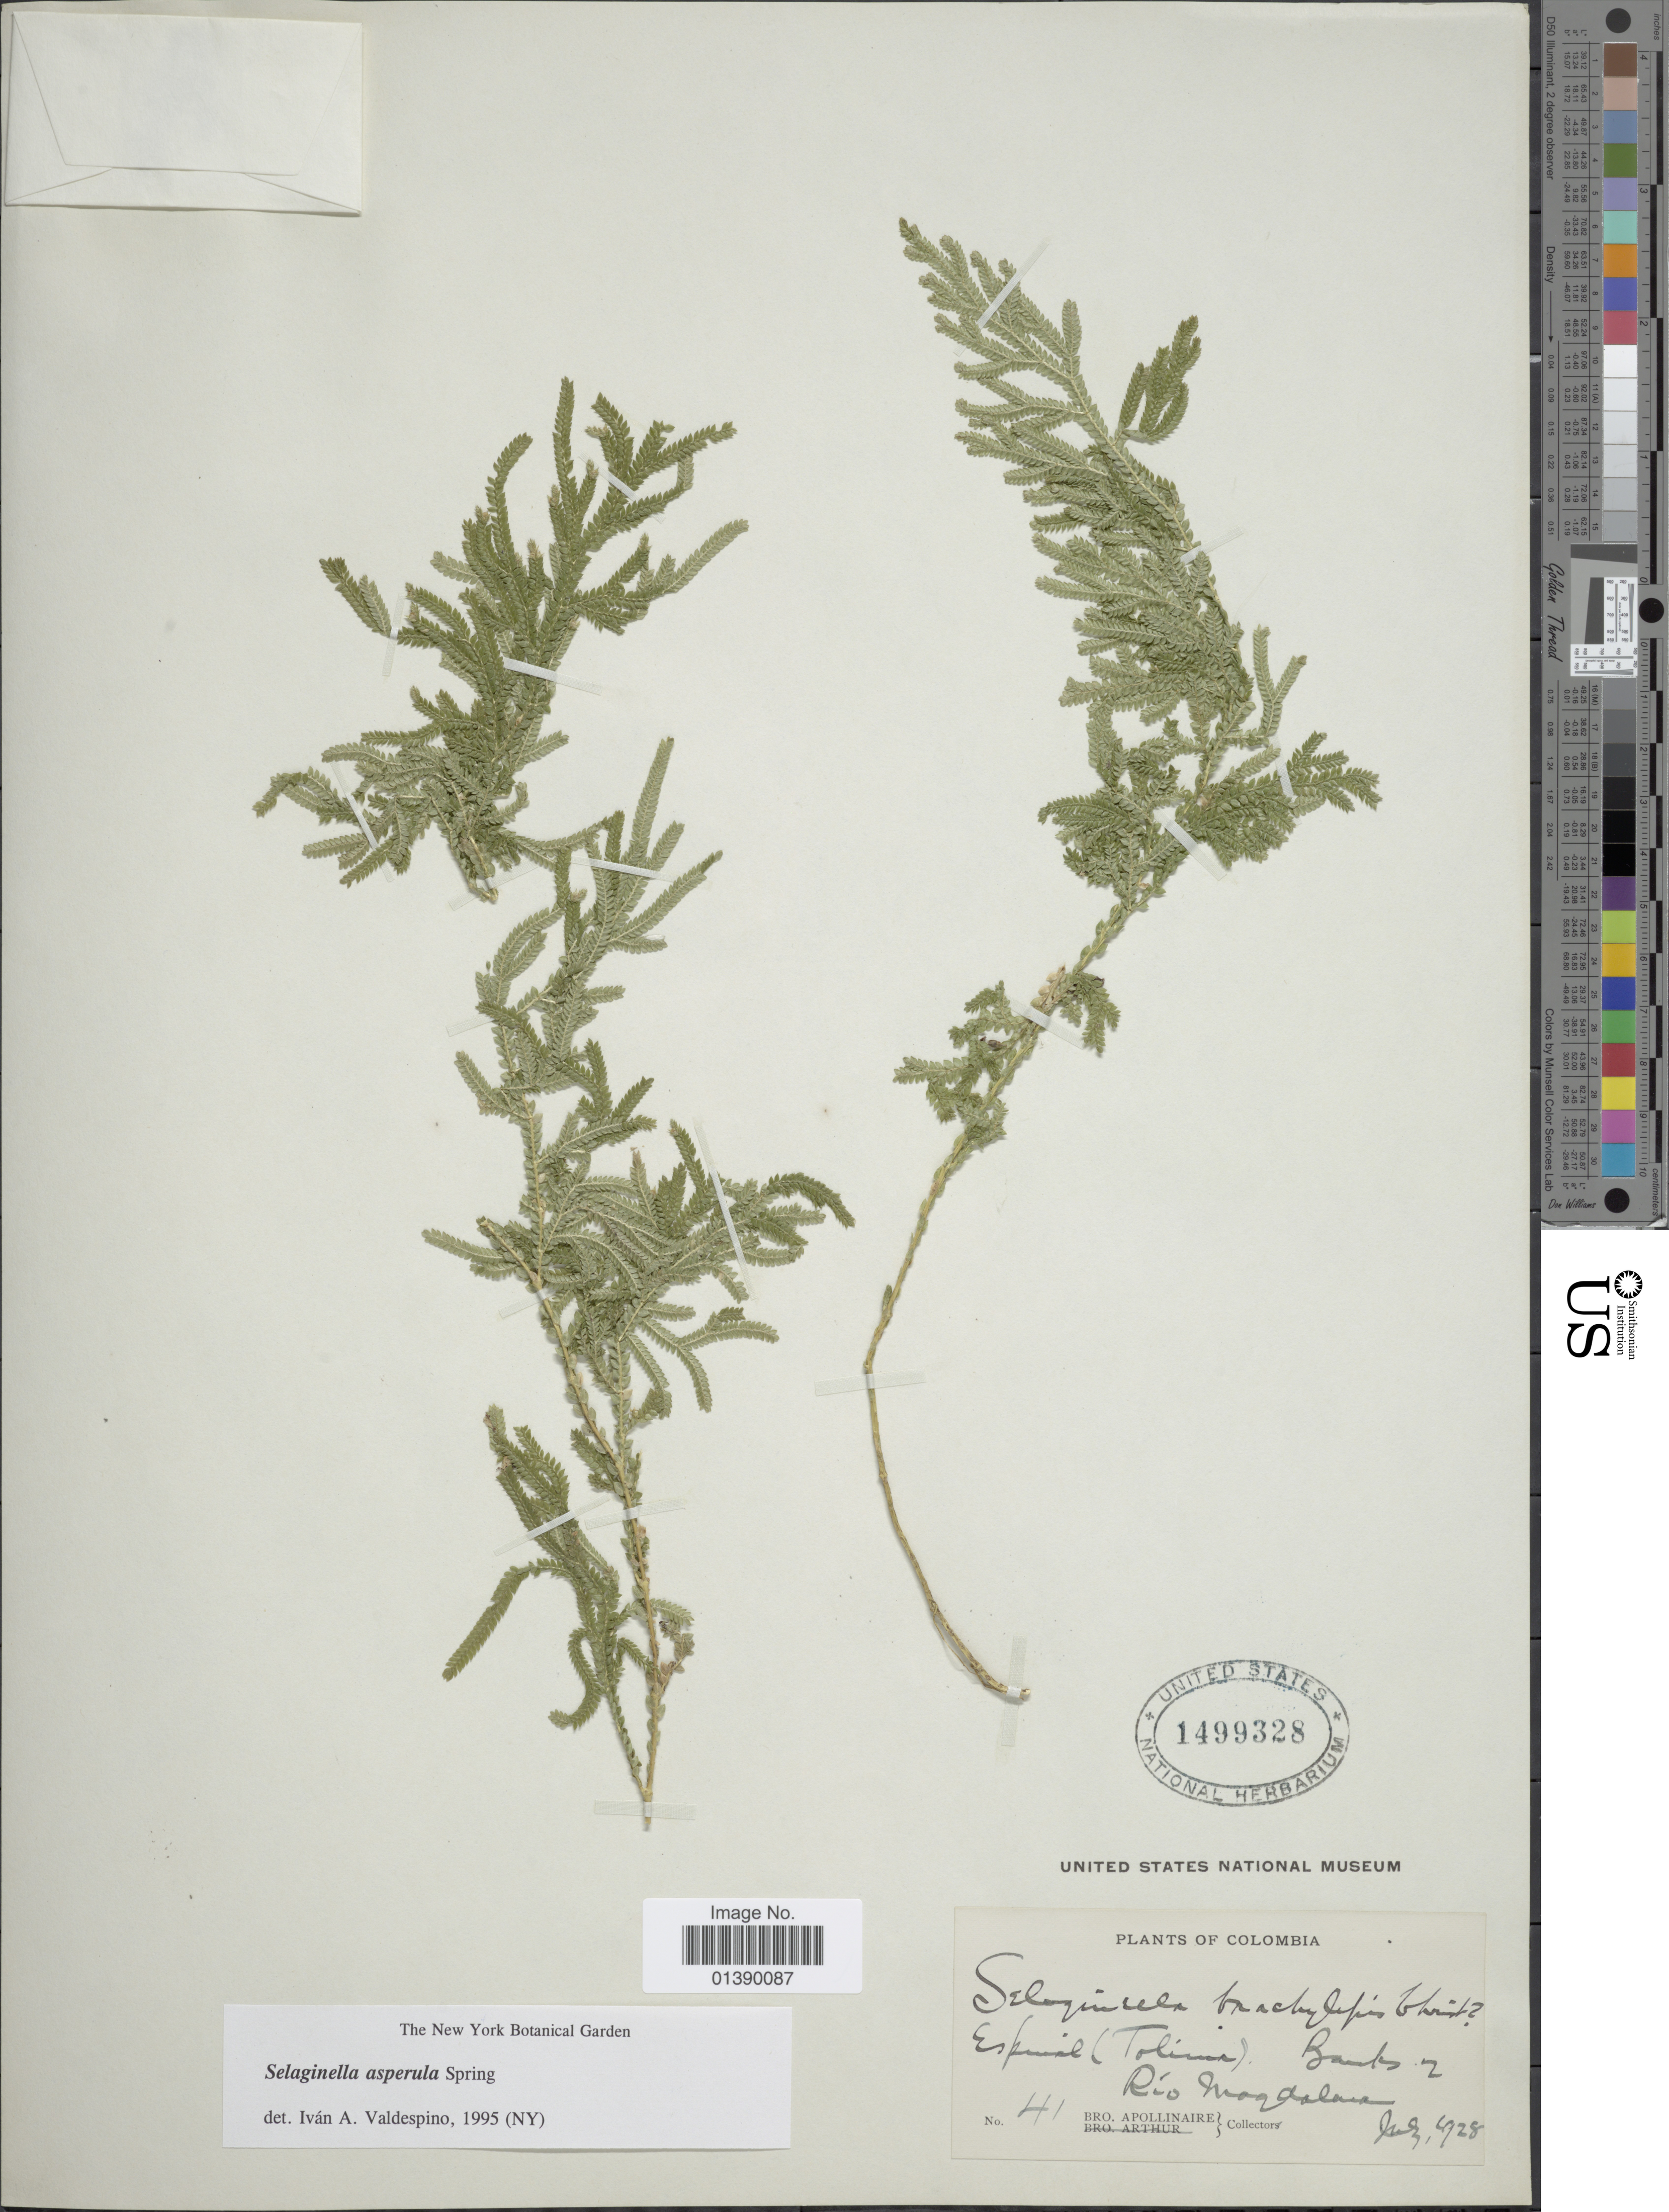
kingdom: Plantae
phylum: Tracheophyta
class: Lycopodiopsida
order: Selaginellales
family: Selaginellaceae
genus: Selaginella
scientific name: Selaginella asperula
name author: Spring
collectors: Bro. Apollinaire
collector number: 41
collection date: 1928-07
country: Colombia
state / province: Tolima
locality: Espinal (Tolima) Río Magdalena,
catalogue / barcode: US 1499328